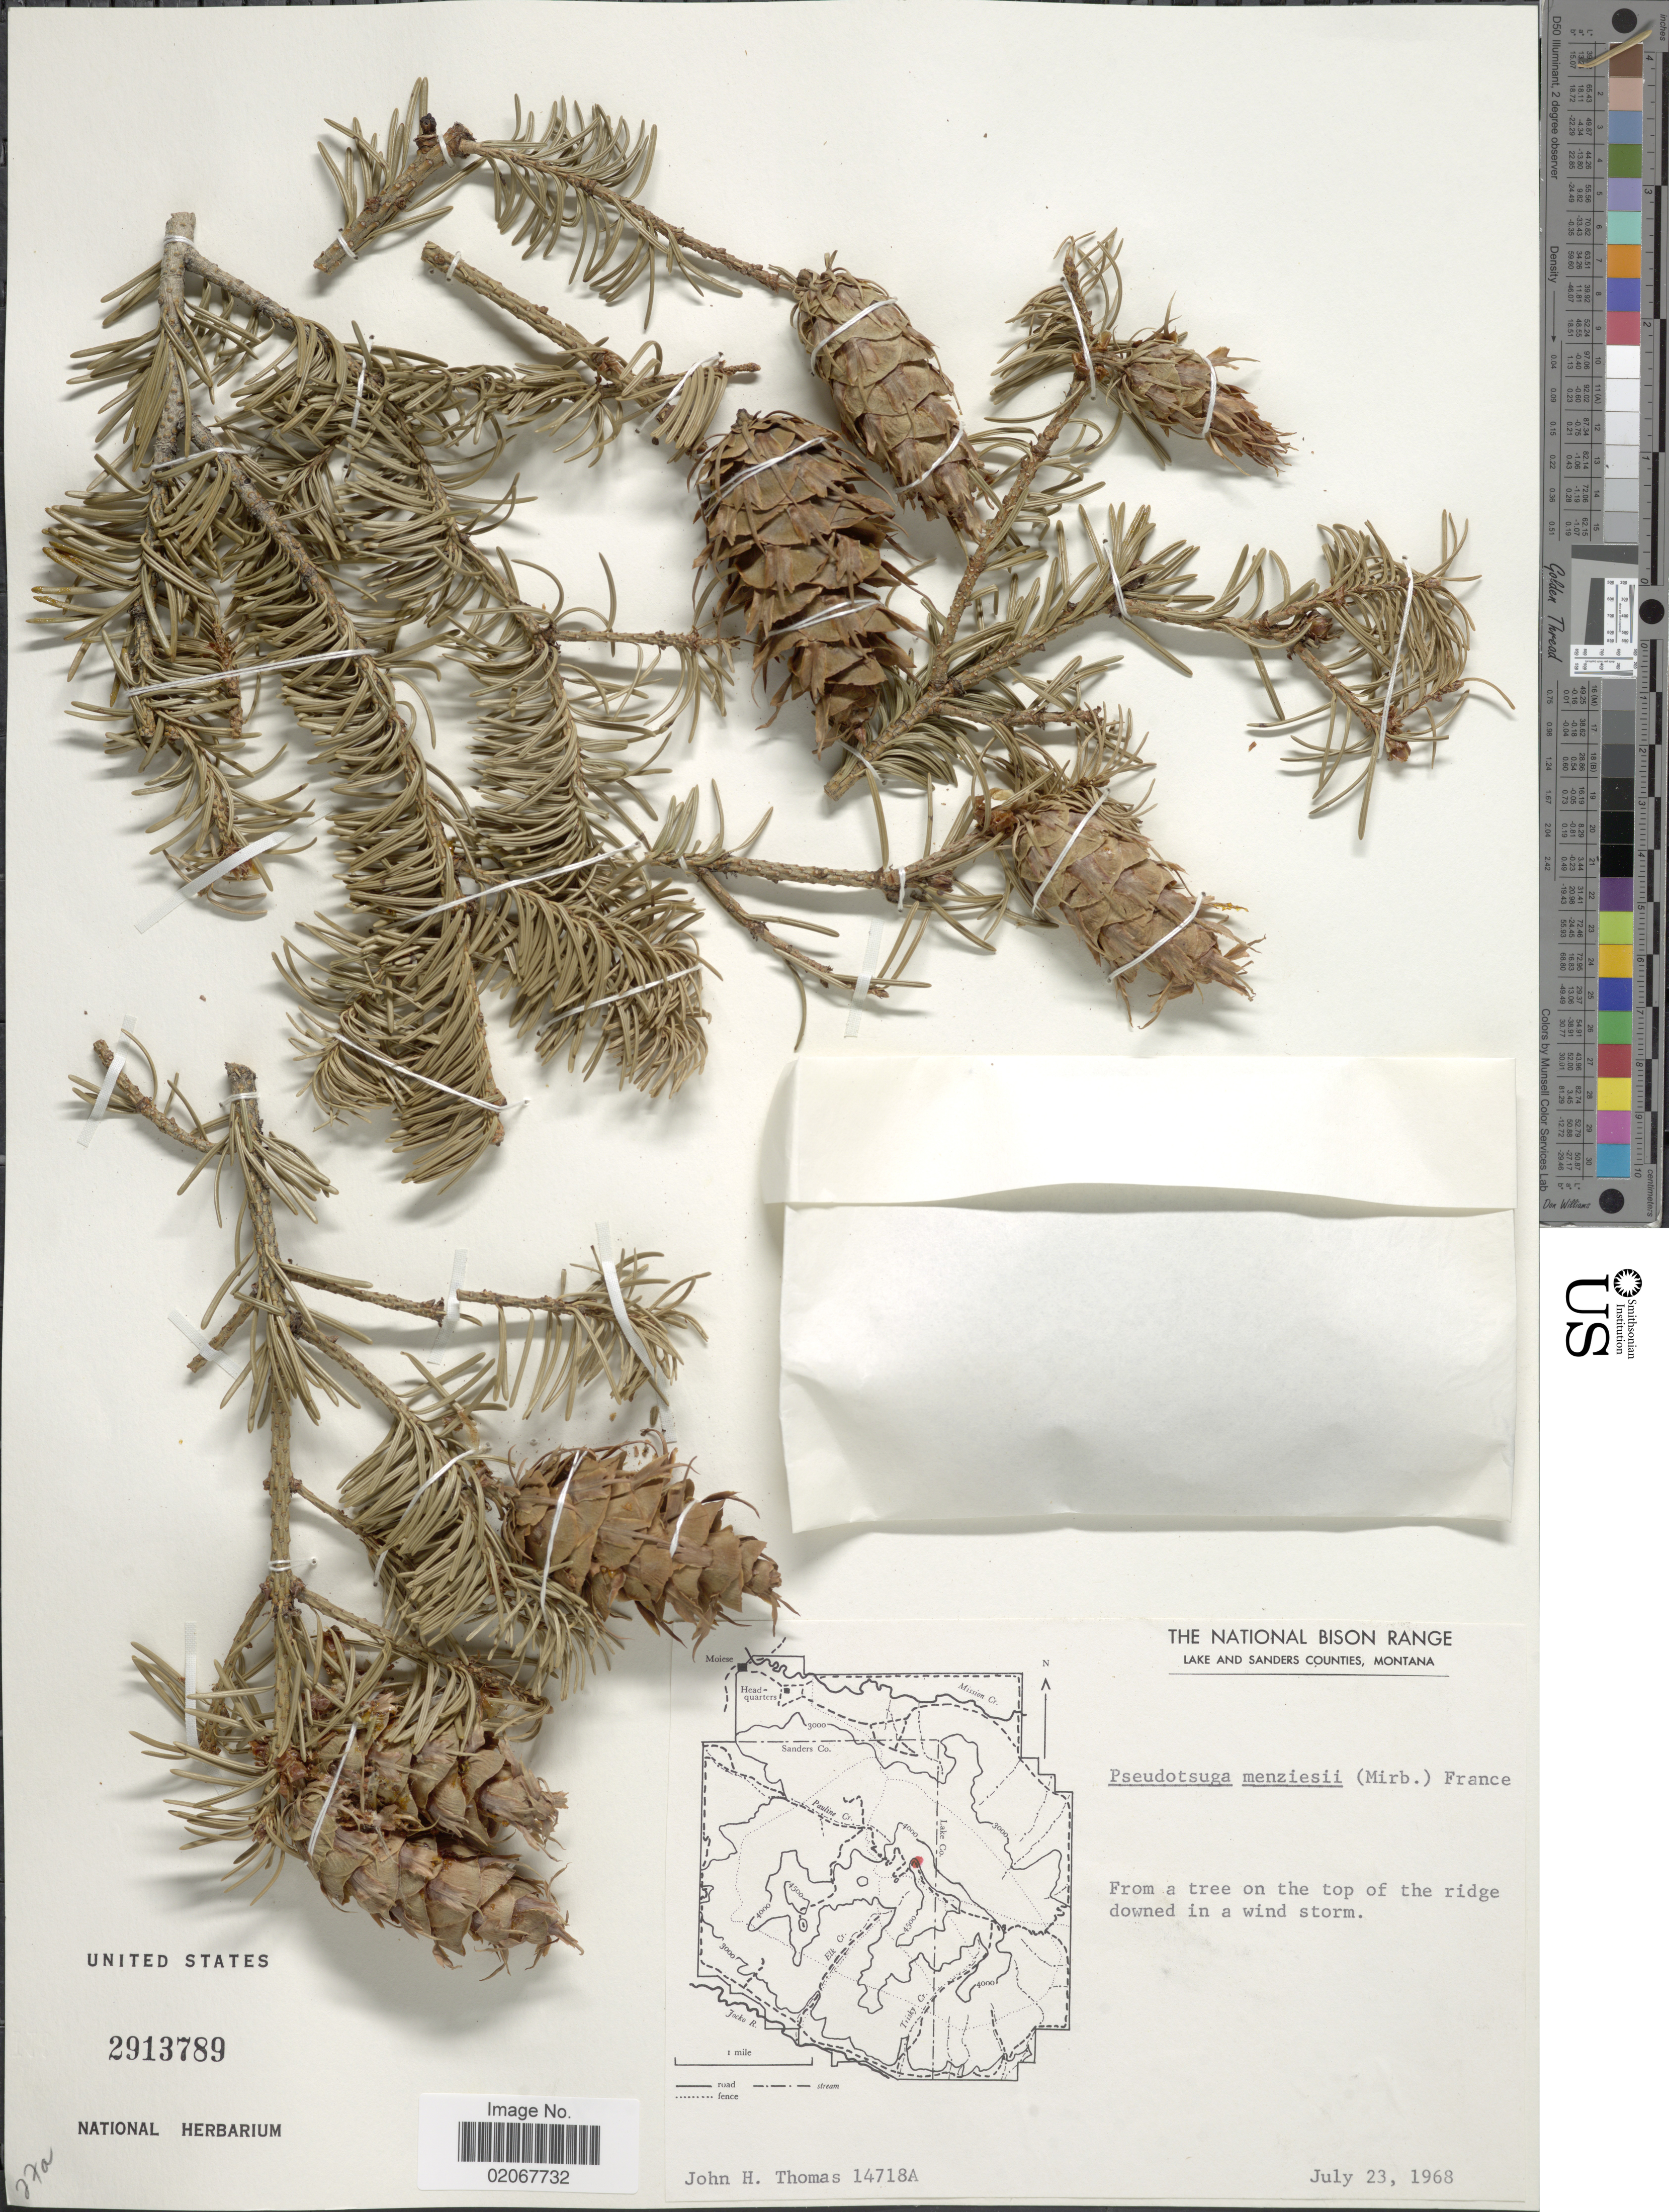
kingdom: Plantae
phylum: Tracheophyta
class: Pinopsida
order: Pinales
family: Pinaceae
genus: Pseudotsuga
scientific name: Pseudotsuga menziesii var. glauca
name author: (Beissn.) Franco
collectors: J. H. Thomas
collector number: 14718A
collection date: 1968-07-23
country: United States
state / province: Montana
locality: The National Bison Range. Lake and Sanders Counties.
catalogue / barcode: US 2913789